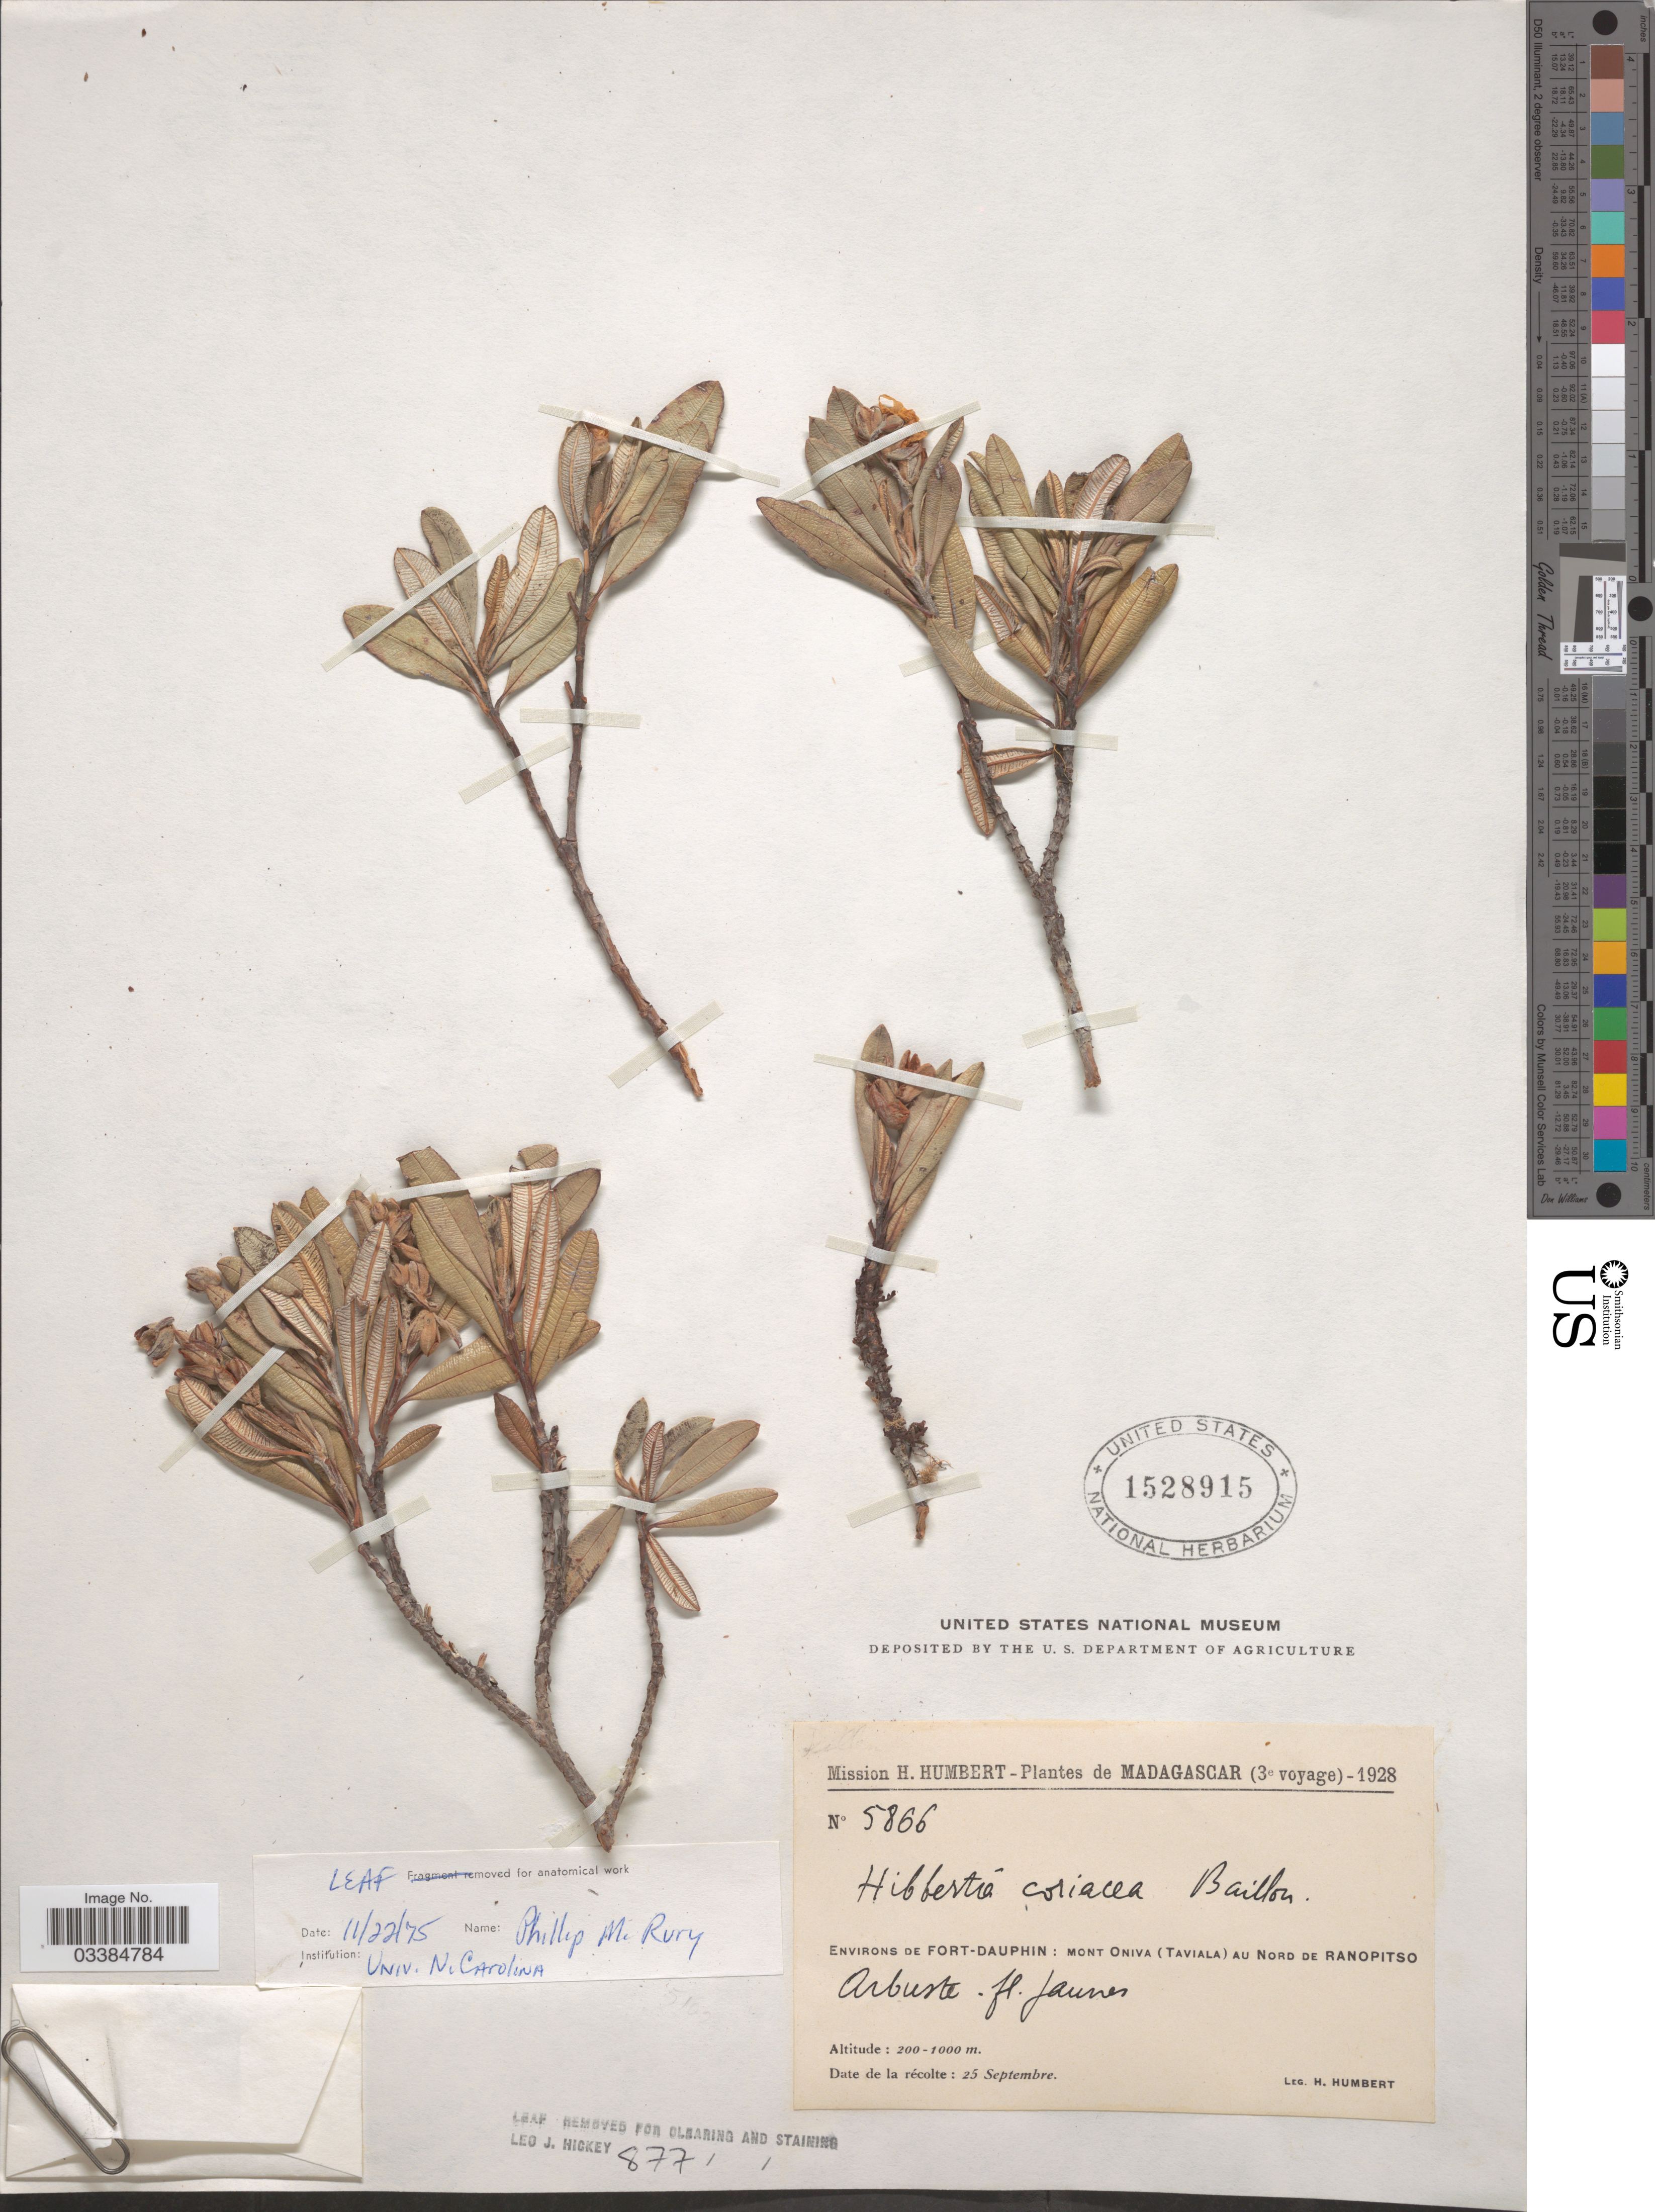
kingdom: Plantae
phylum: Tracheophyta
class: Magnoliopsida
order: Dilleniales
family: Dilleniaceae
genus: Hibbertia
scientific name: Hibbertia coriacea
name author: Baill.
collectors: H. Humbert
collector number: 5866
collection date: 1928-09-25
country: Madagascar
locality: Environs de Fort-Dauphin: Mont Oniva (Taviala) au Nord de Ranopitso.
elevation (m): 200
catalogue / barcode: US 1528915